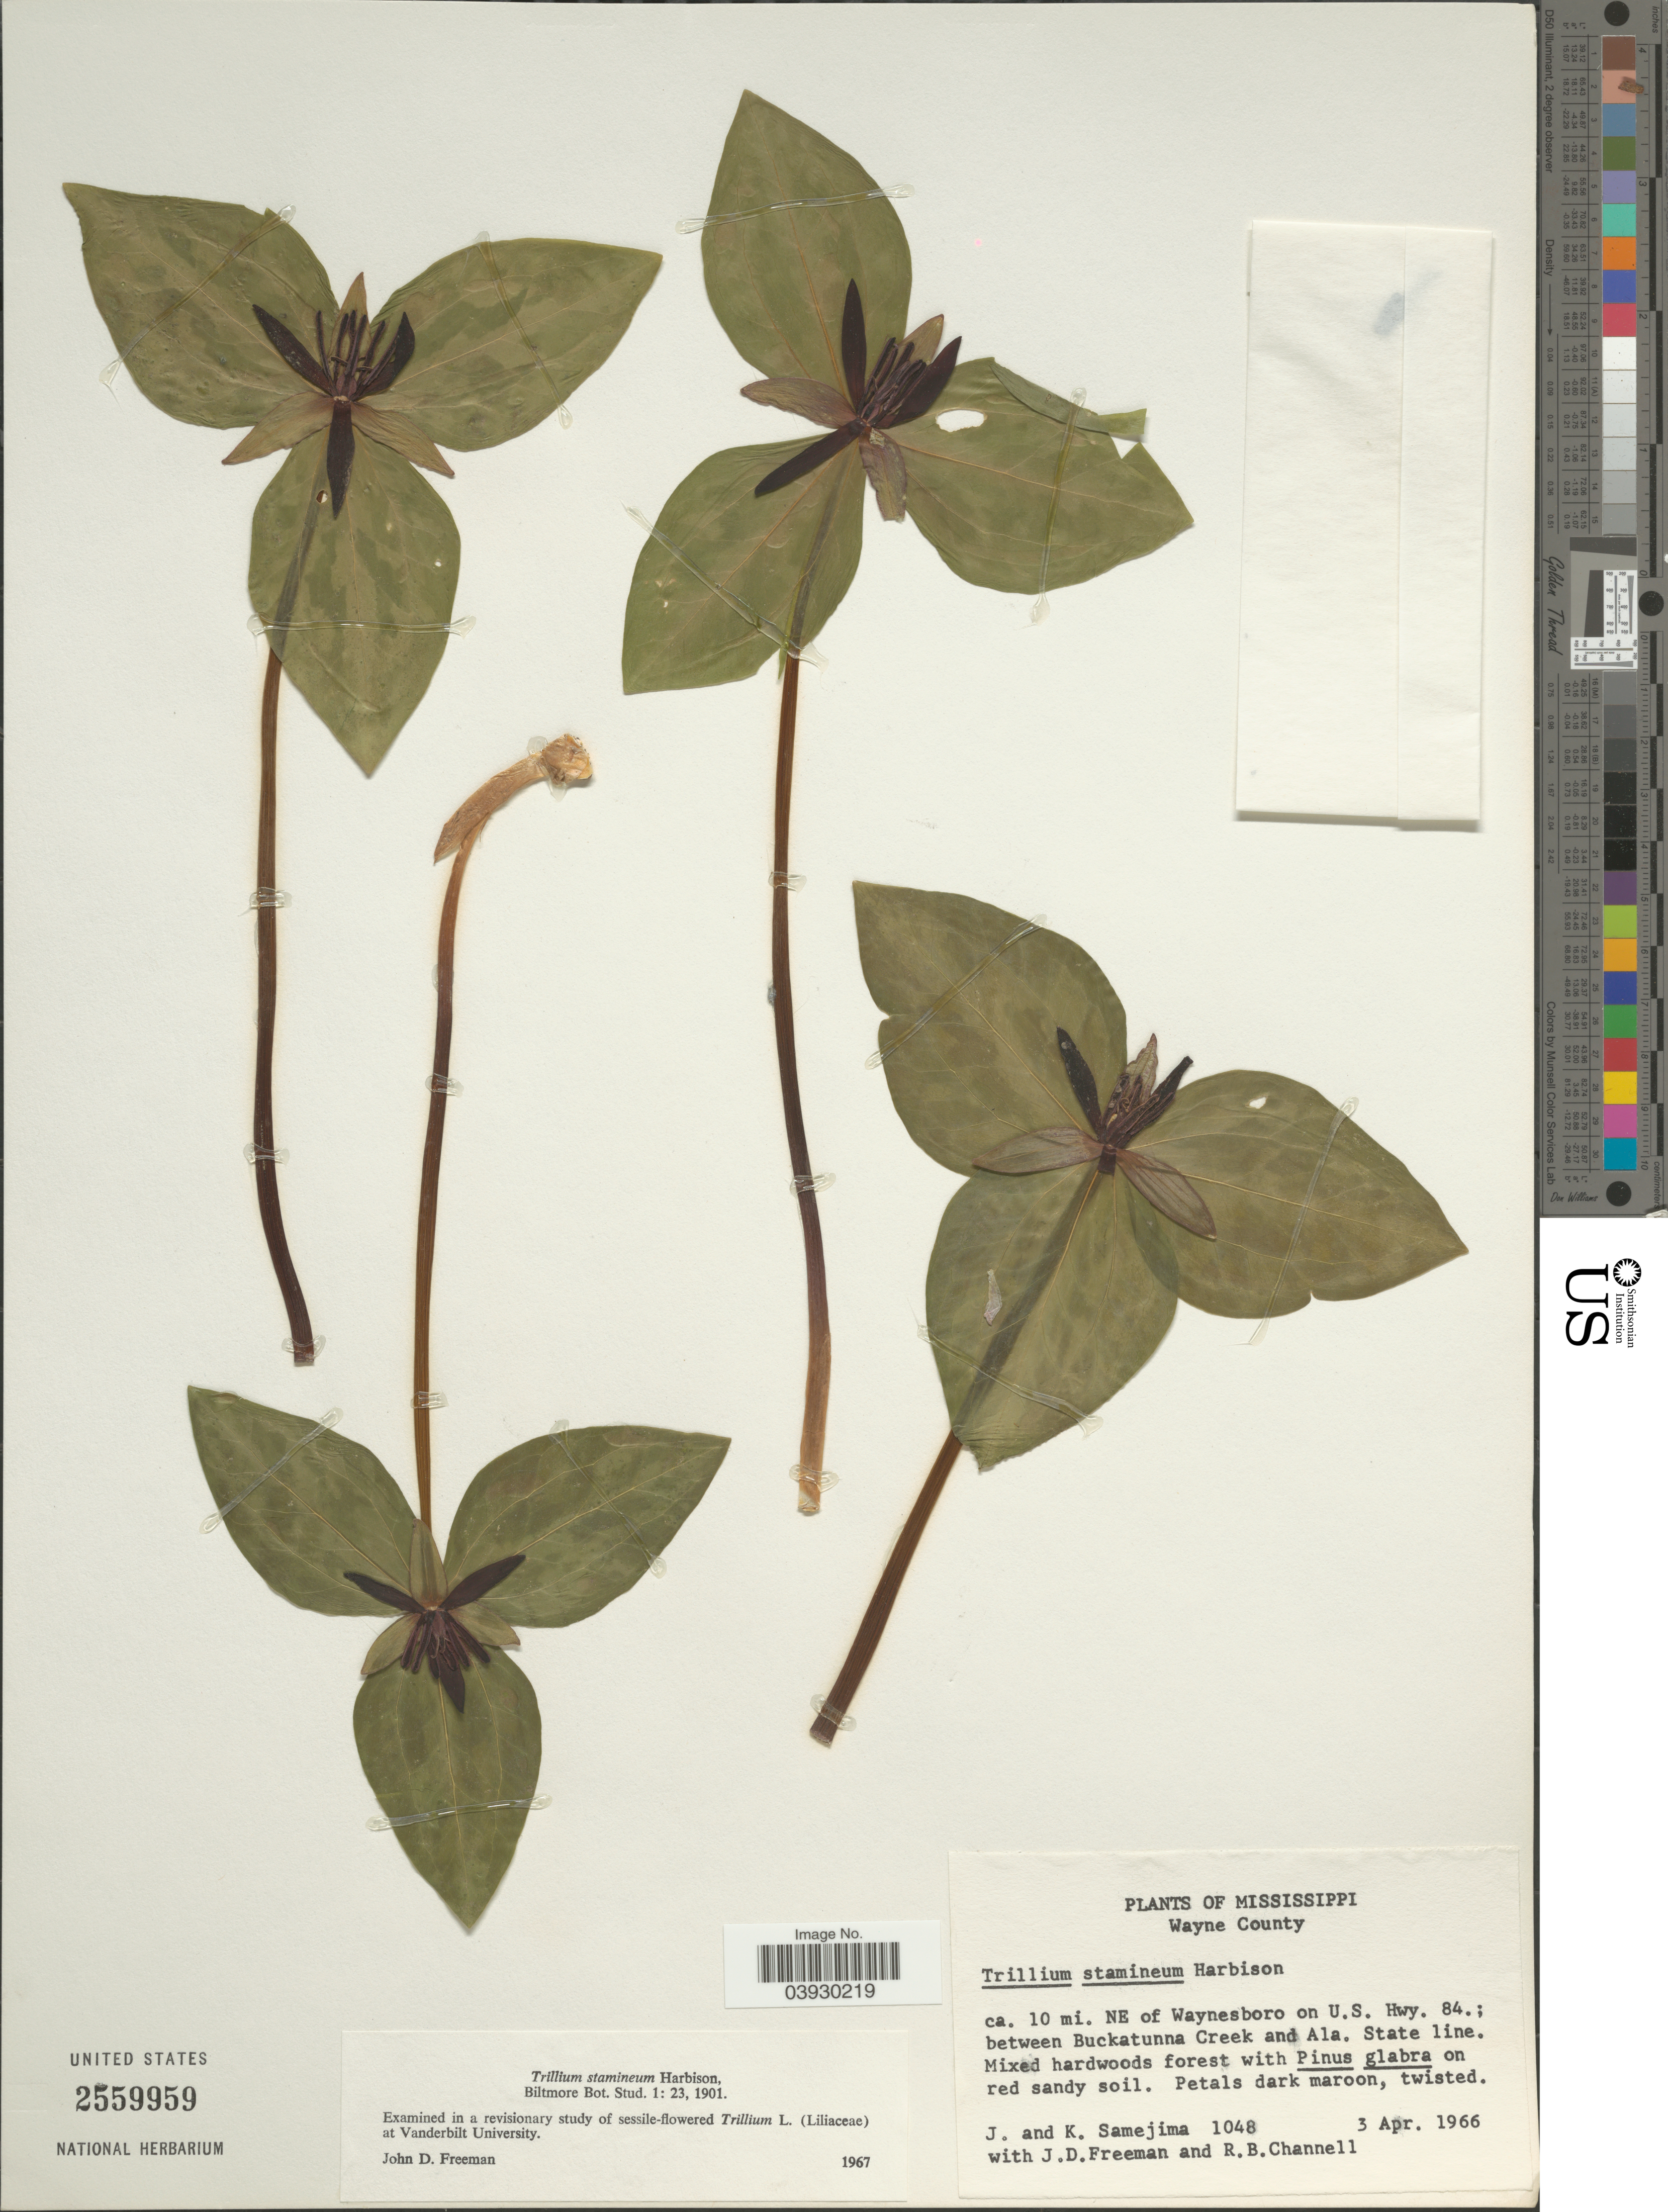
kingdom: Plantae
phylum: Tracheophyta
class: Liliopsida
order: Liliales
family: Melanthiaceae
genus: Trillium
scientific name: Trillium stamineum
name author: Harb.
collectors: J. Samejima, J. Freeman & R. B. Channell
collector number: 1048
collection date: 1966-04-03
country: United States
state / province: Mississippi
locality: Ca. 10 mi. NE of Waynesboro on U.S. Hwy. 84.; between Buckatunna Creek and Ala. State line.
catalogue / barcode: US 2559959